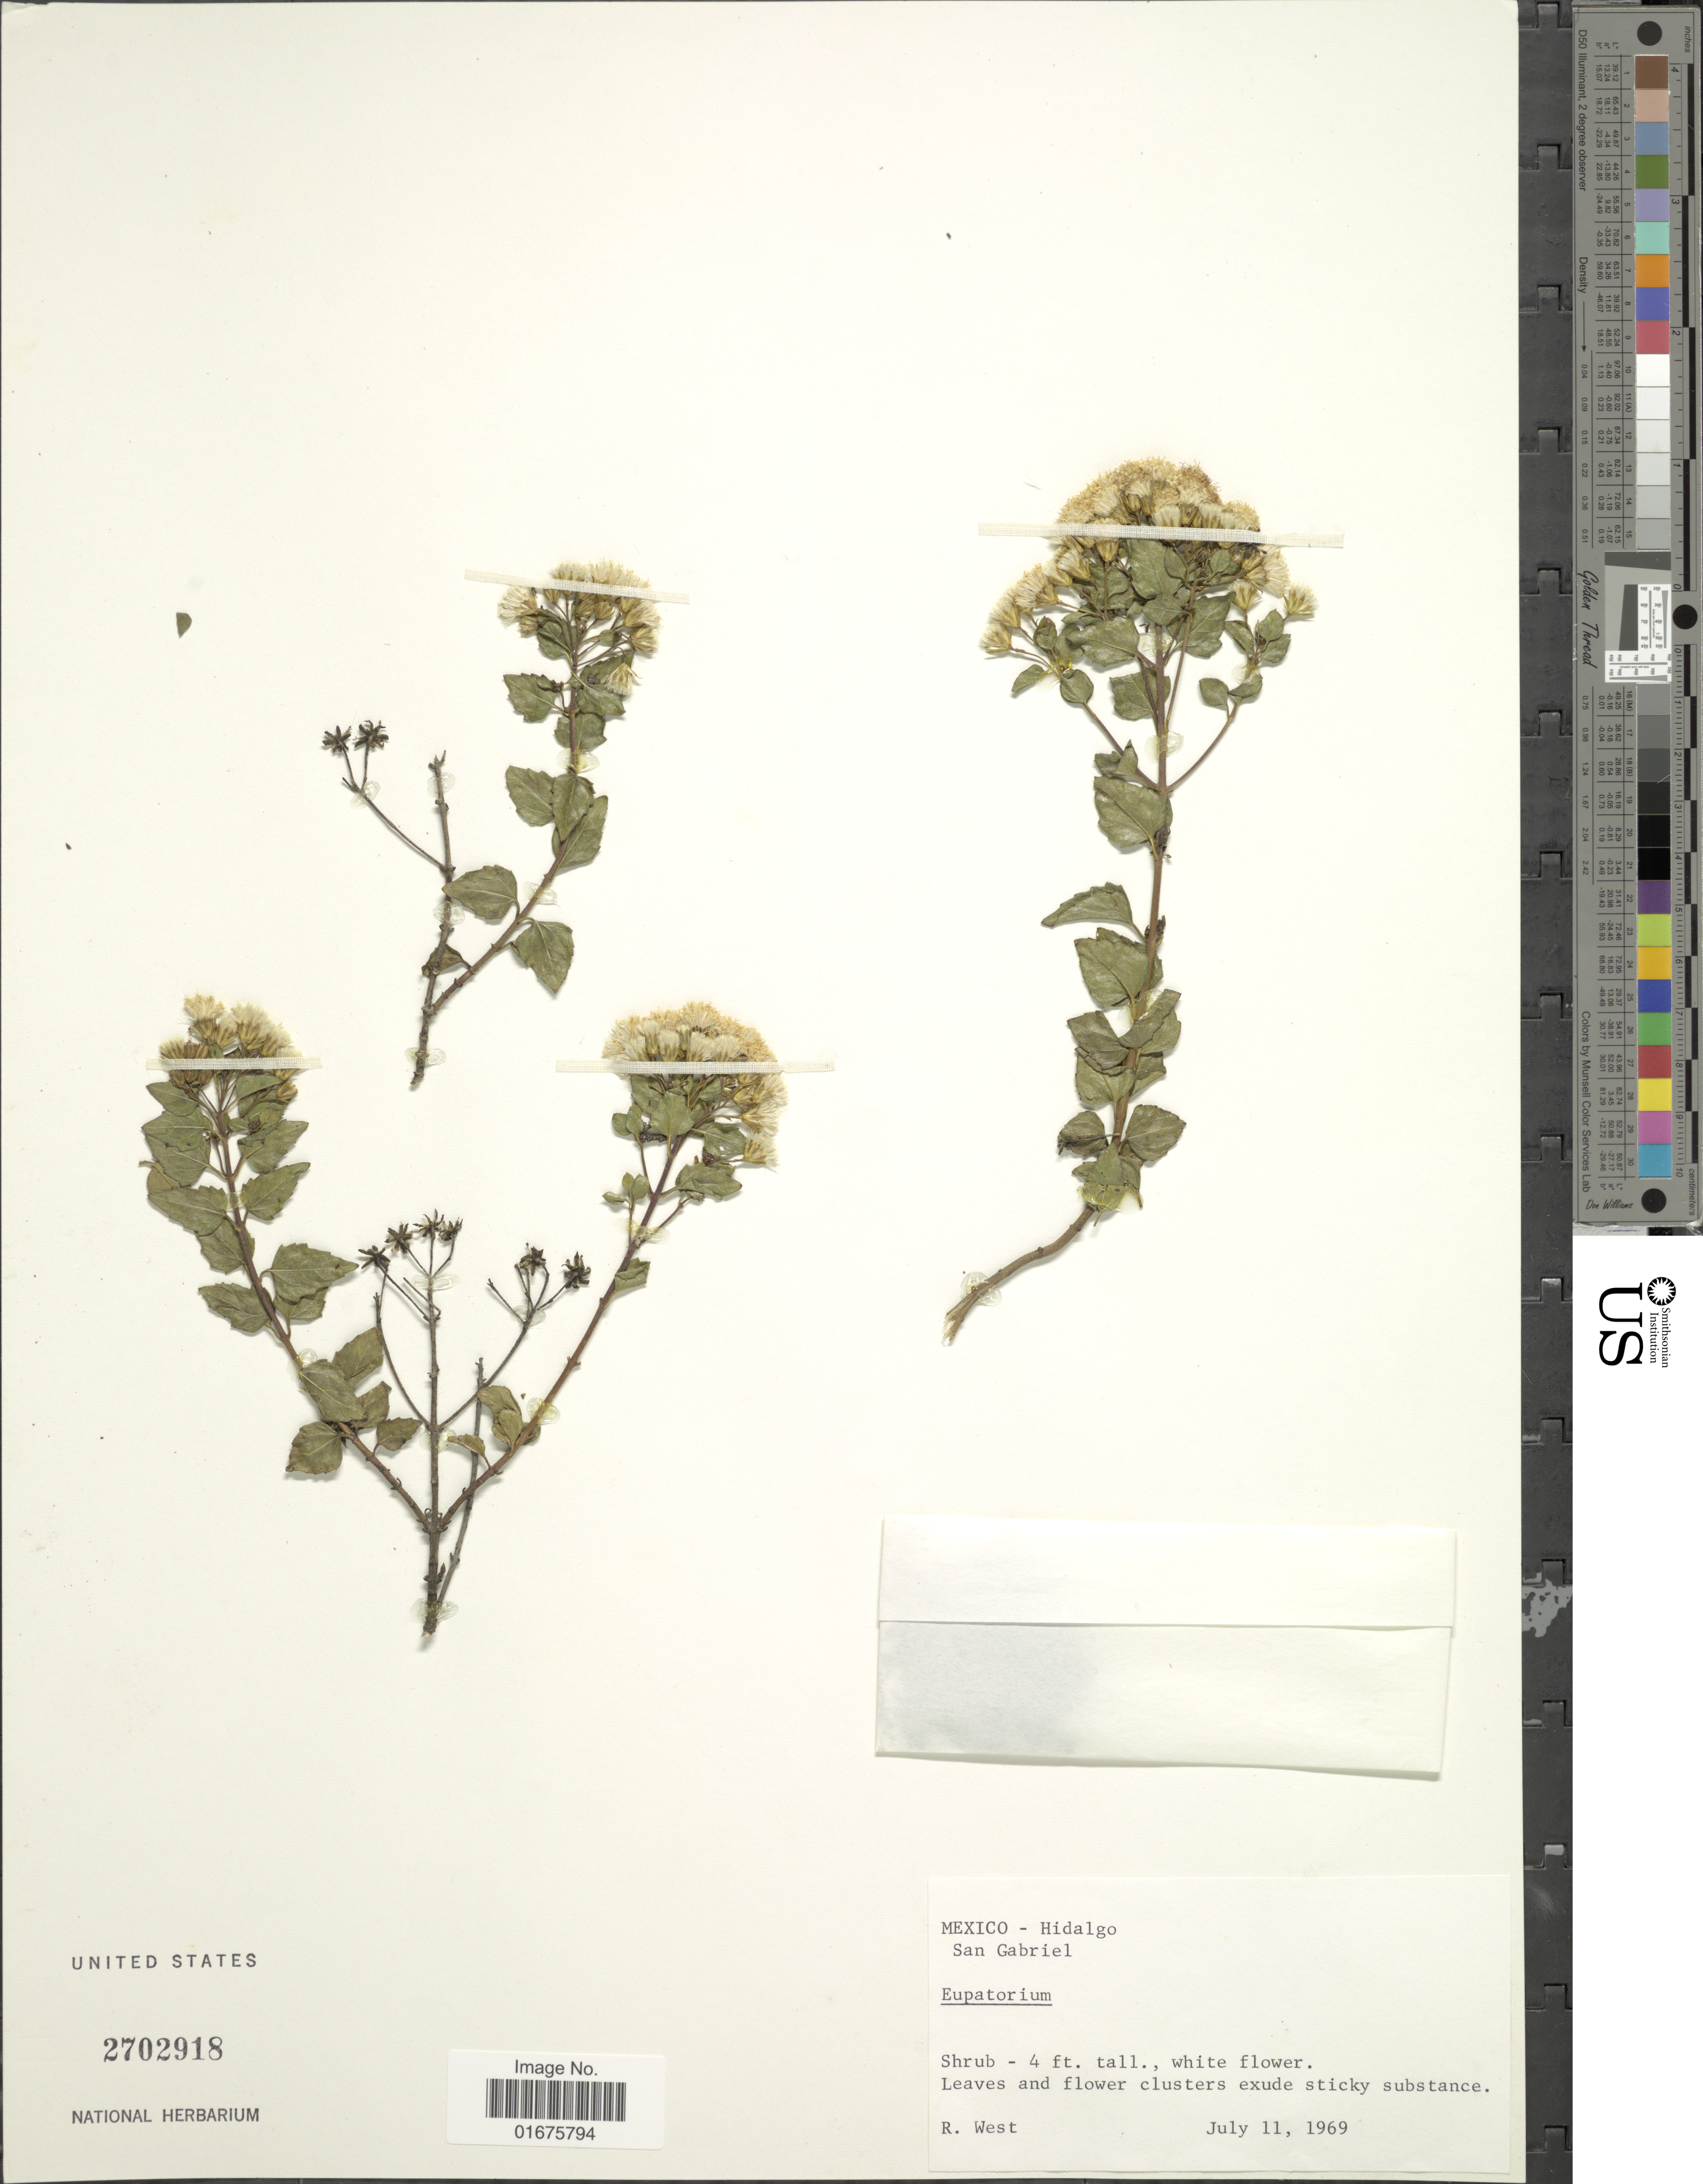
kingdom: Plantae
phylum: Tracheophyta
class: Magnoliopsida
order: Asterales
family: Asteraceae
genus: Ageratina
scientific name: Ageratina espinosarum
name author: (A. Gray) R.M. King & H. Rob.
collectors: R. West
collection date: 1969-07-11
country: Mexico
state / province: Hidalgo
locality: San Gabriel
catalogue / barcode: US 2702918